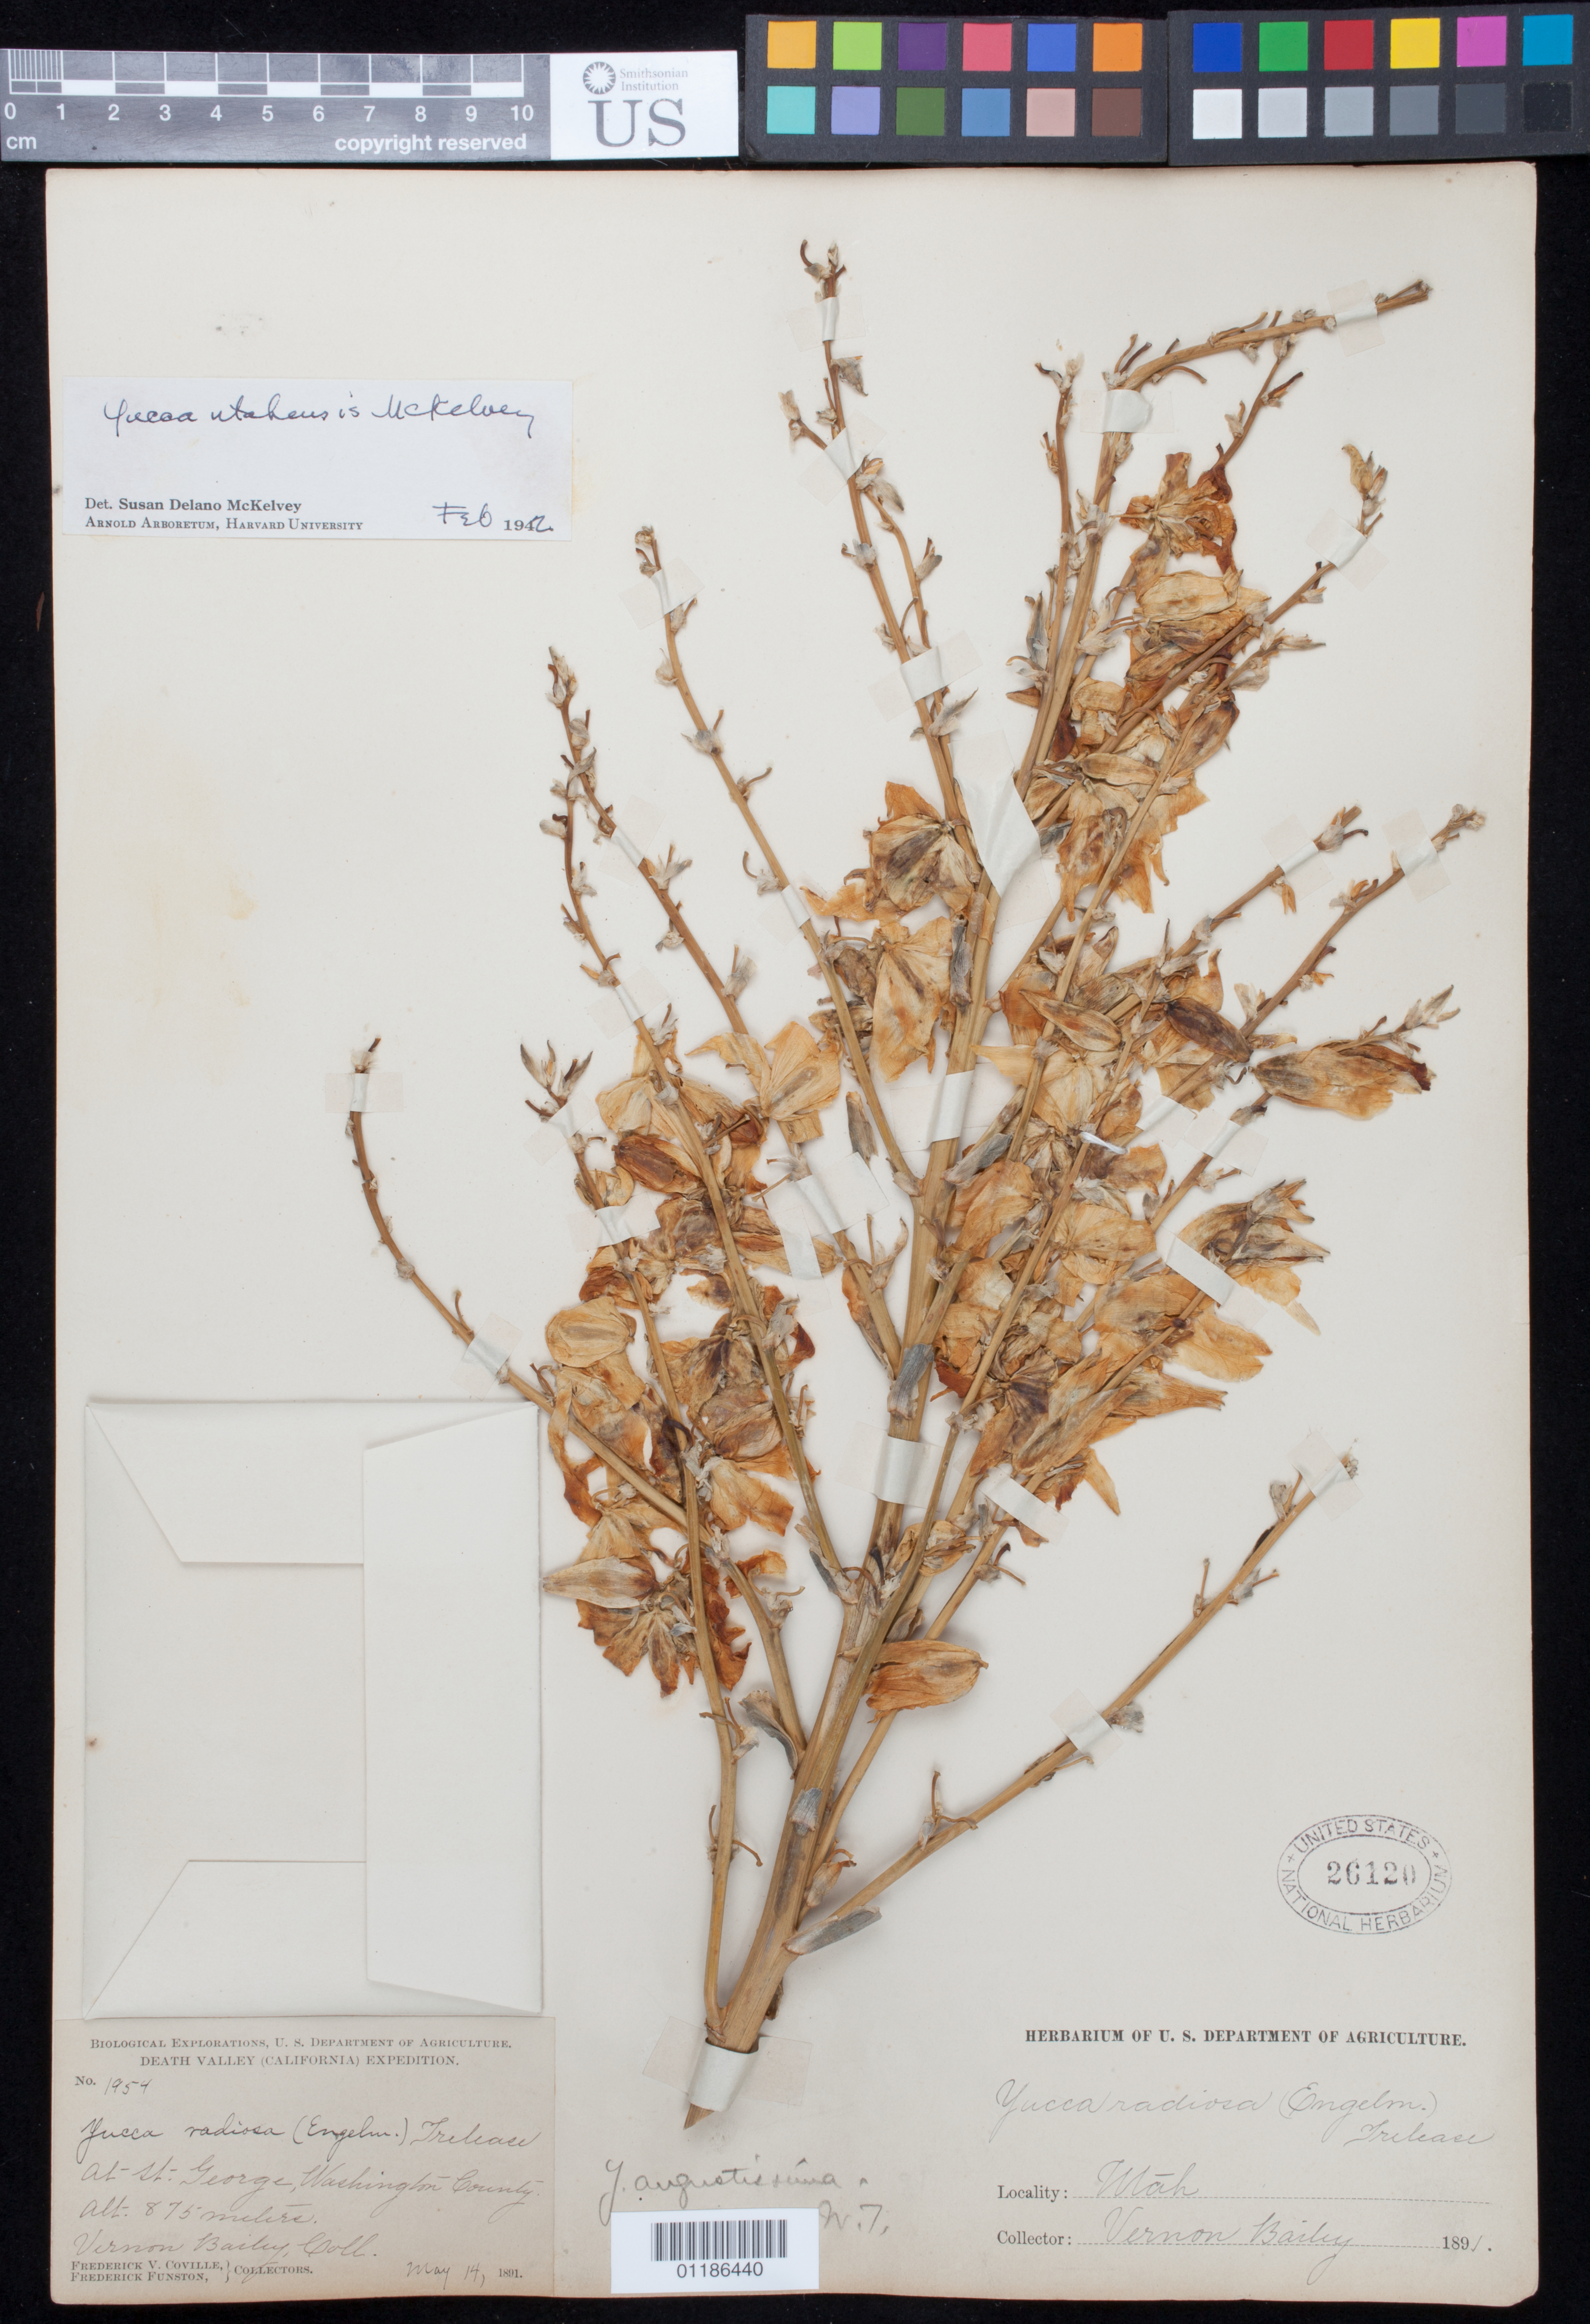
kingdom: Plantae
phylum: Tracheophyta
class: Liliopsida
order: Asparagales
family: Asparagaceae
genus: Yucca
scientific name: Yucca utahensis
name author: McKelvey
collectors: V. O. Bailey, F. Funston & F. V. Coville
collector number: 1954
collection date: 1891-05-14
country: United States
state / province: Utah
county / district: Washington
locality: At St. George.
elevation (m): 875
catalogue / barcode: US 26120